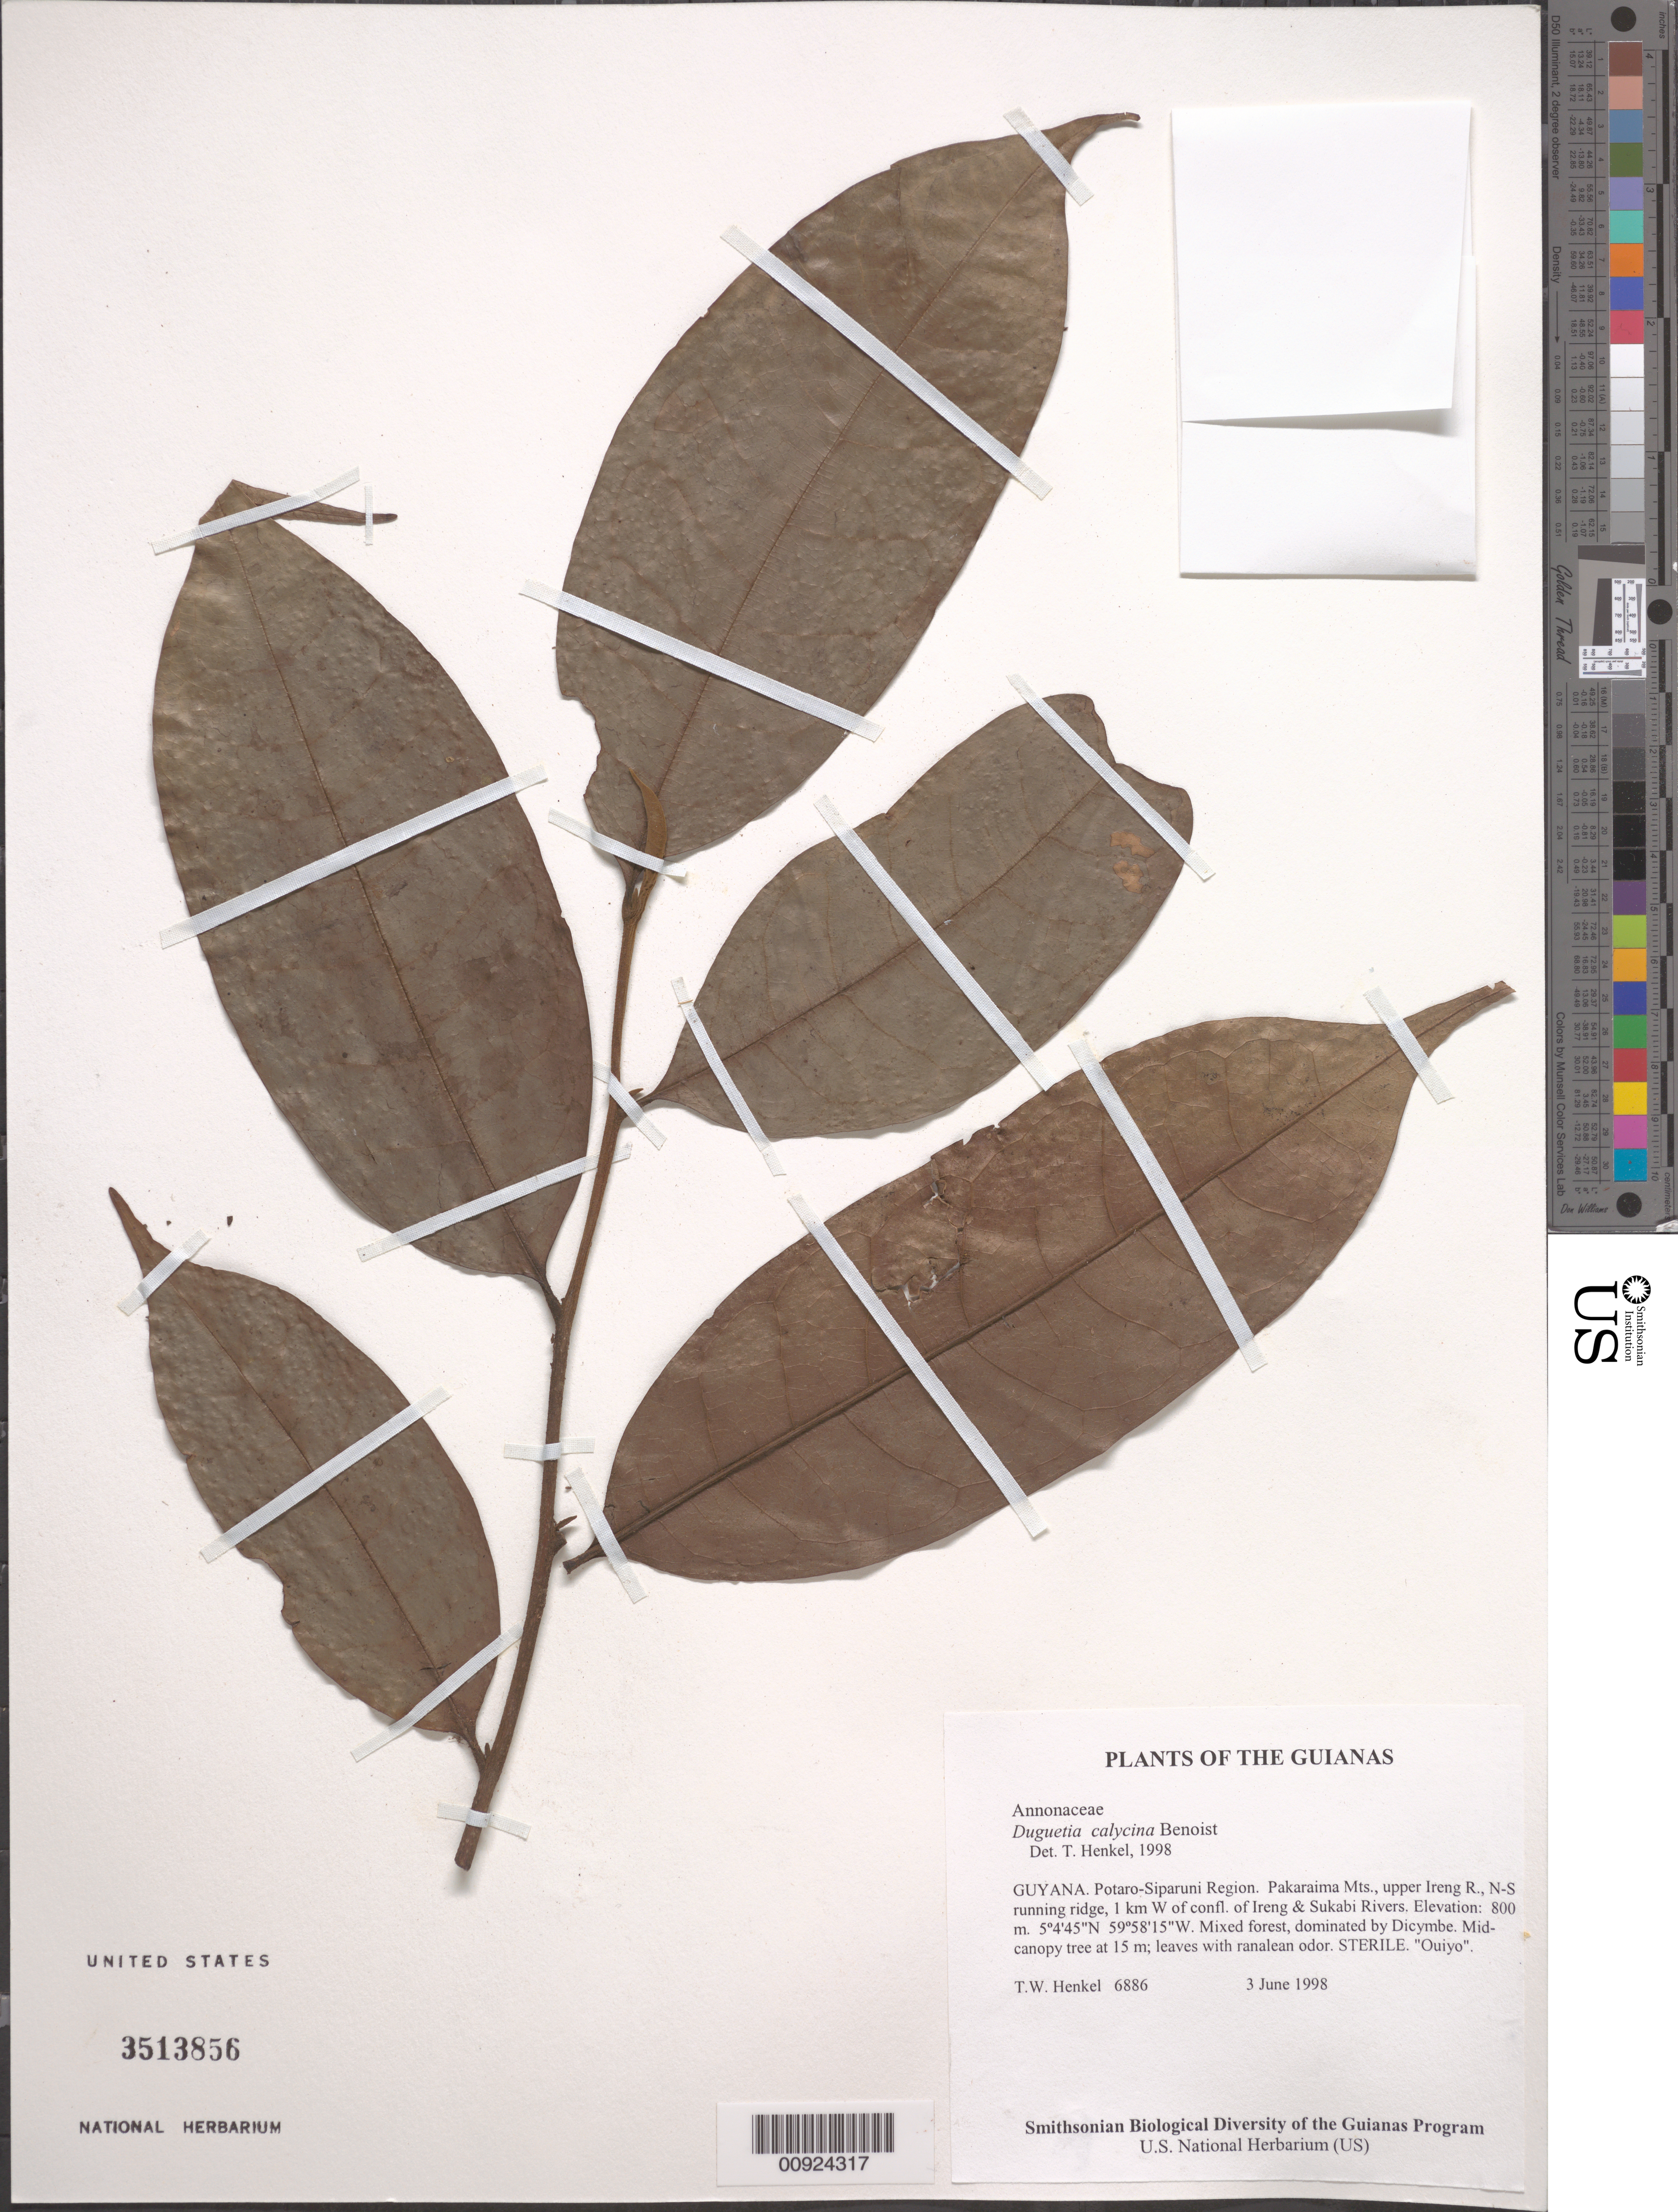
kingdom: Plantae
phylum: Tracheophyta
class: Magnoliopsida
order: Magnoliales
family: Annonaceae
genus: Duguetia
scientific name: Duguetia calycina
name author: Benoist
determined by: Henkel, T.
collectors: T. Henkel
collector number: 6886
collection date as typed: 3 June 1998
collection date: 1998-06-03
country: Guyana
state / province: Potaro-Siparuni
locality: Pakaraima Mts., upper Ireng R., N-S running ridge, 1 km W of confl. of Ireng & Sukabi Rivers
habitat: Mixed forest, dominated by Dicymbe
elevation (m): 800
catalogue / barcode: US 3513856